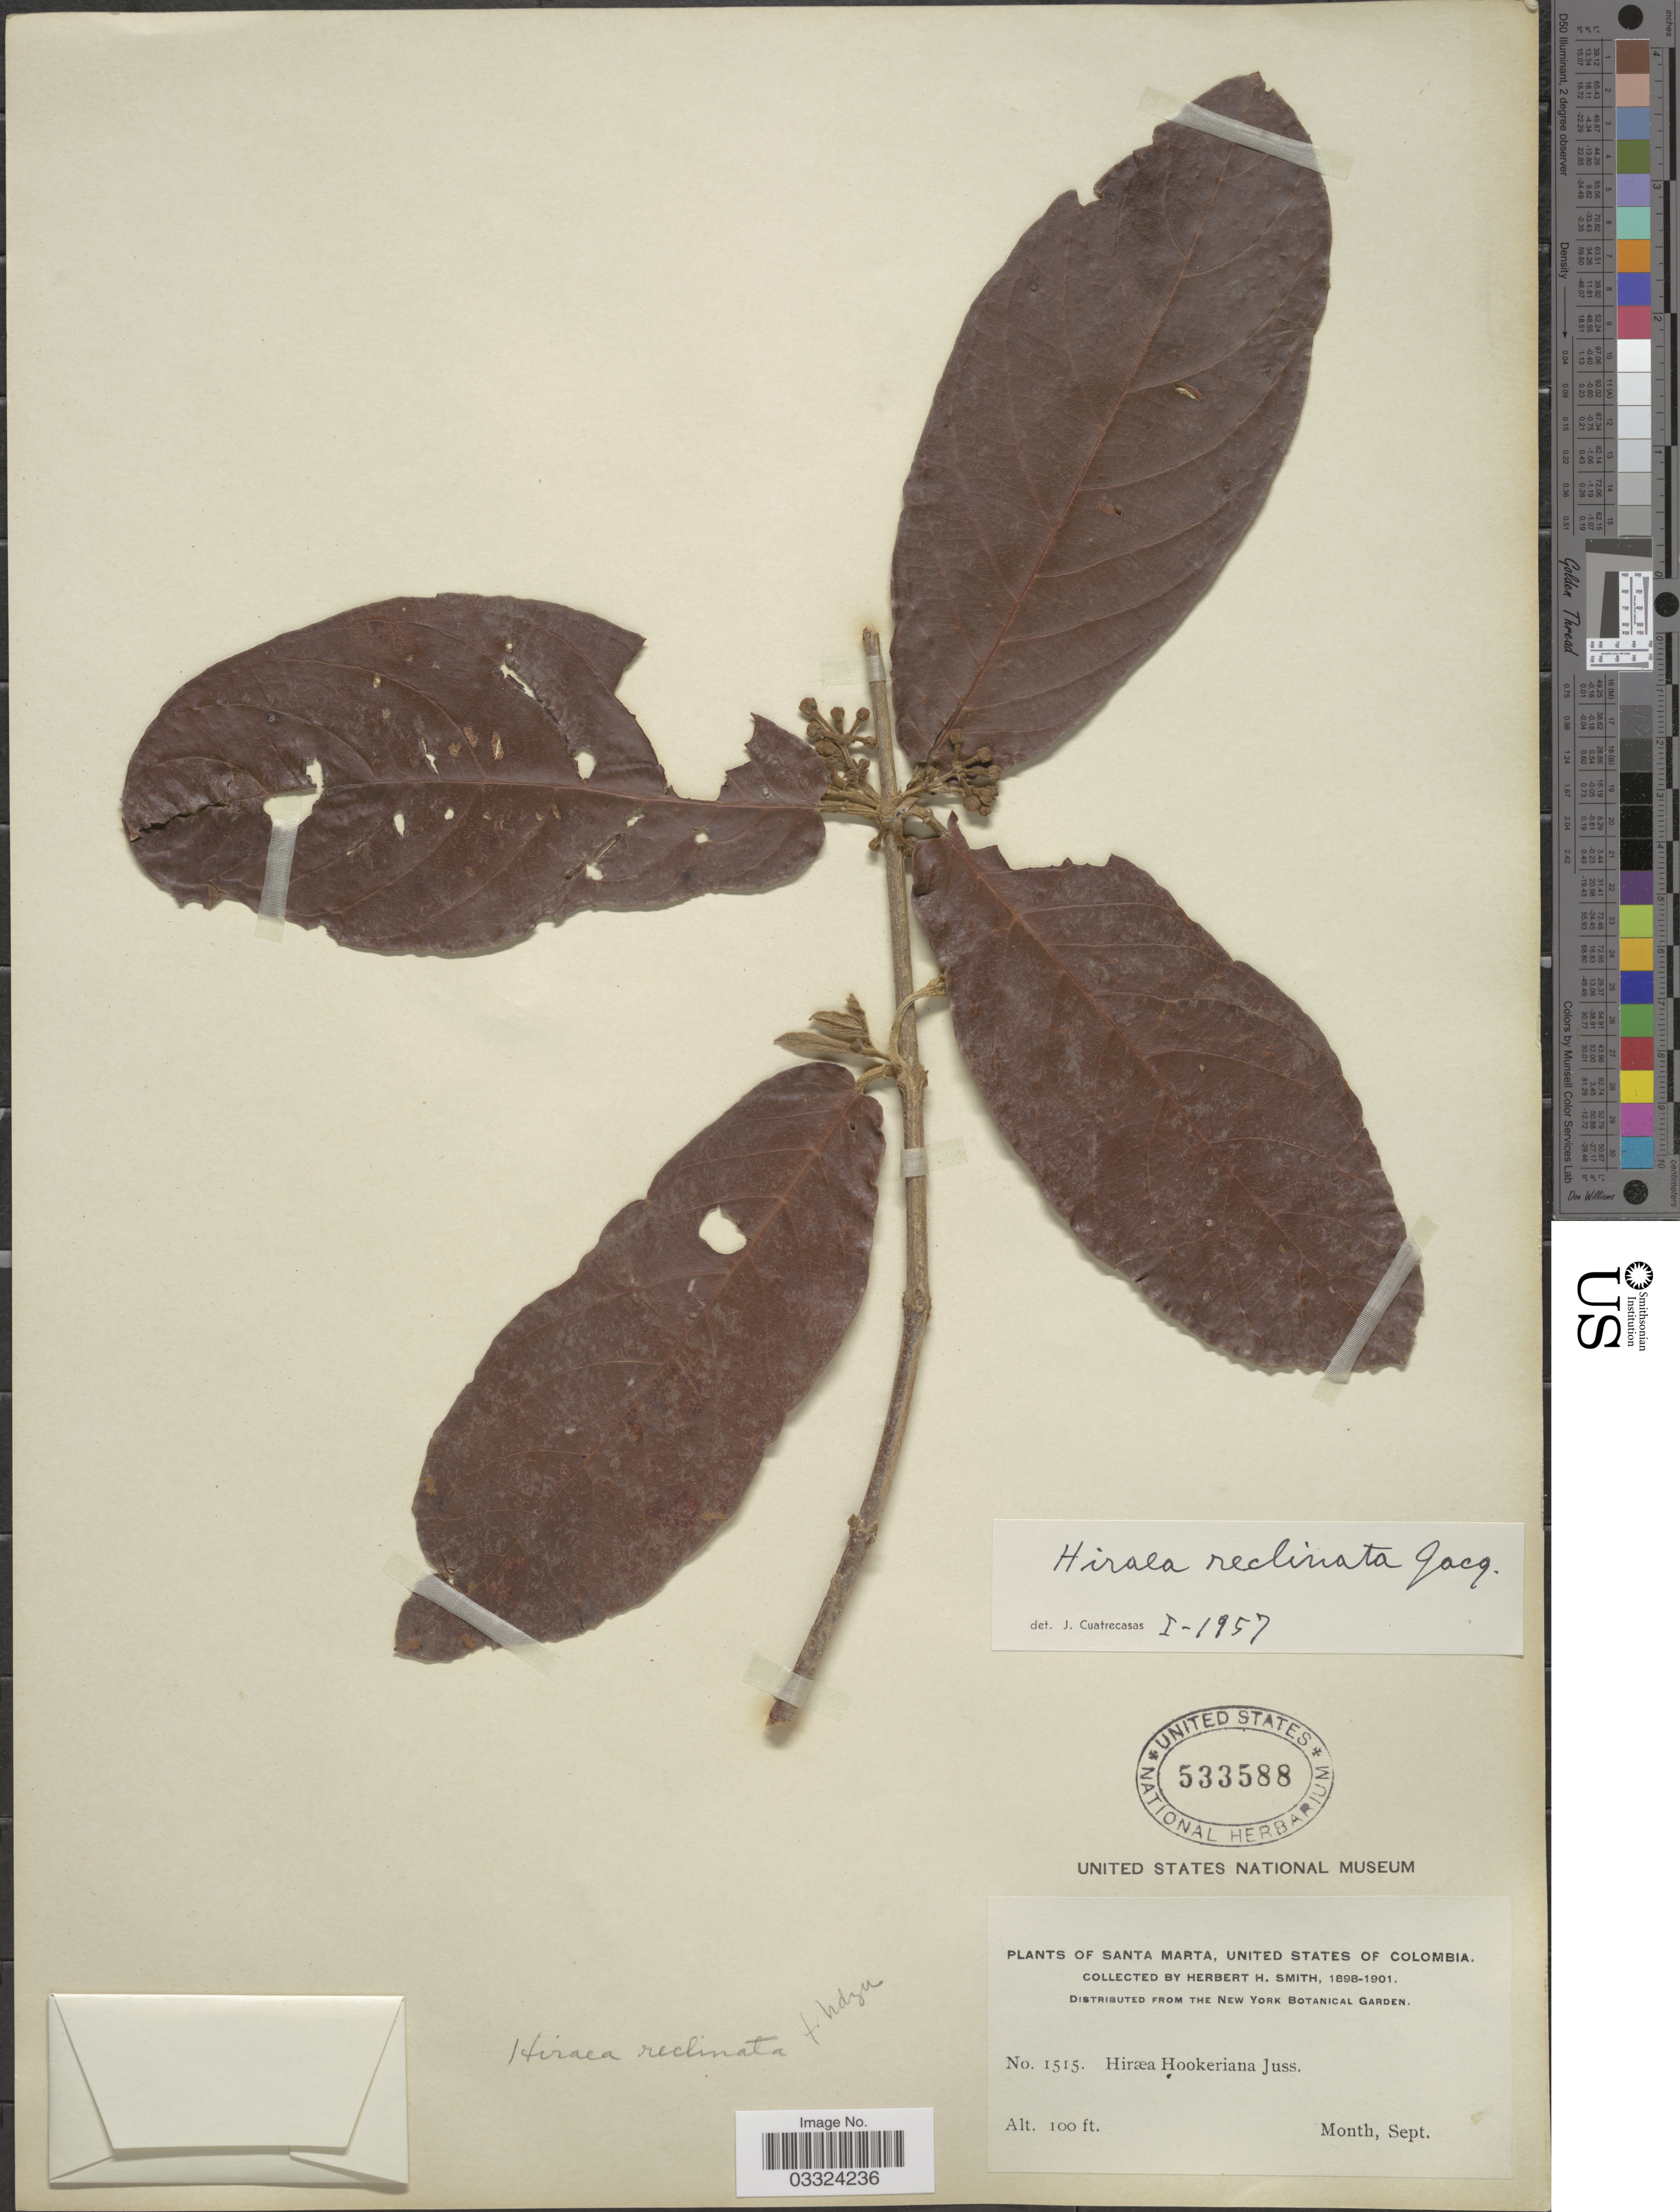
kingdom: Plantae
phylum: Tracheophyta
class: Magnoliopsida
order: Malpighiales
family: Malpighiaceae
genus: Hiraea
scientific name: Hiraea reclinata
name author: Jacq.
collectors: Herbert H. Smith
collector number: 1515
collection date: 1898-09/1901-09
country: Colombia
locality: Santa Marta, United States of Colombia.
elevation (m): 30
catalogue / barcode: US 533588